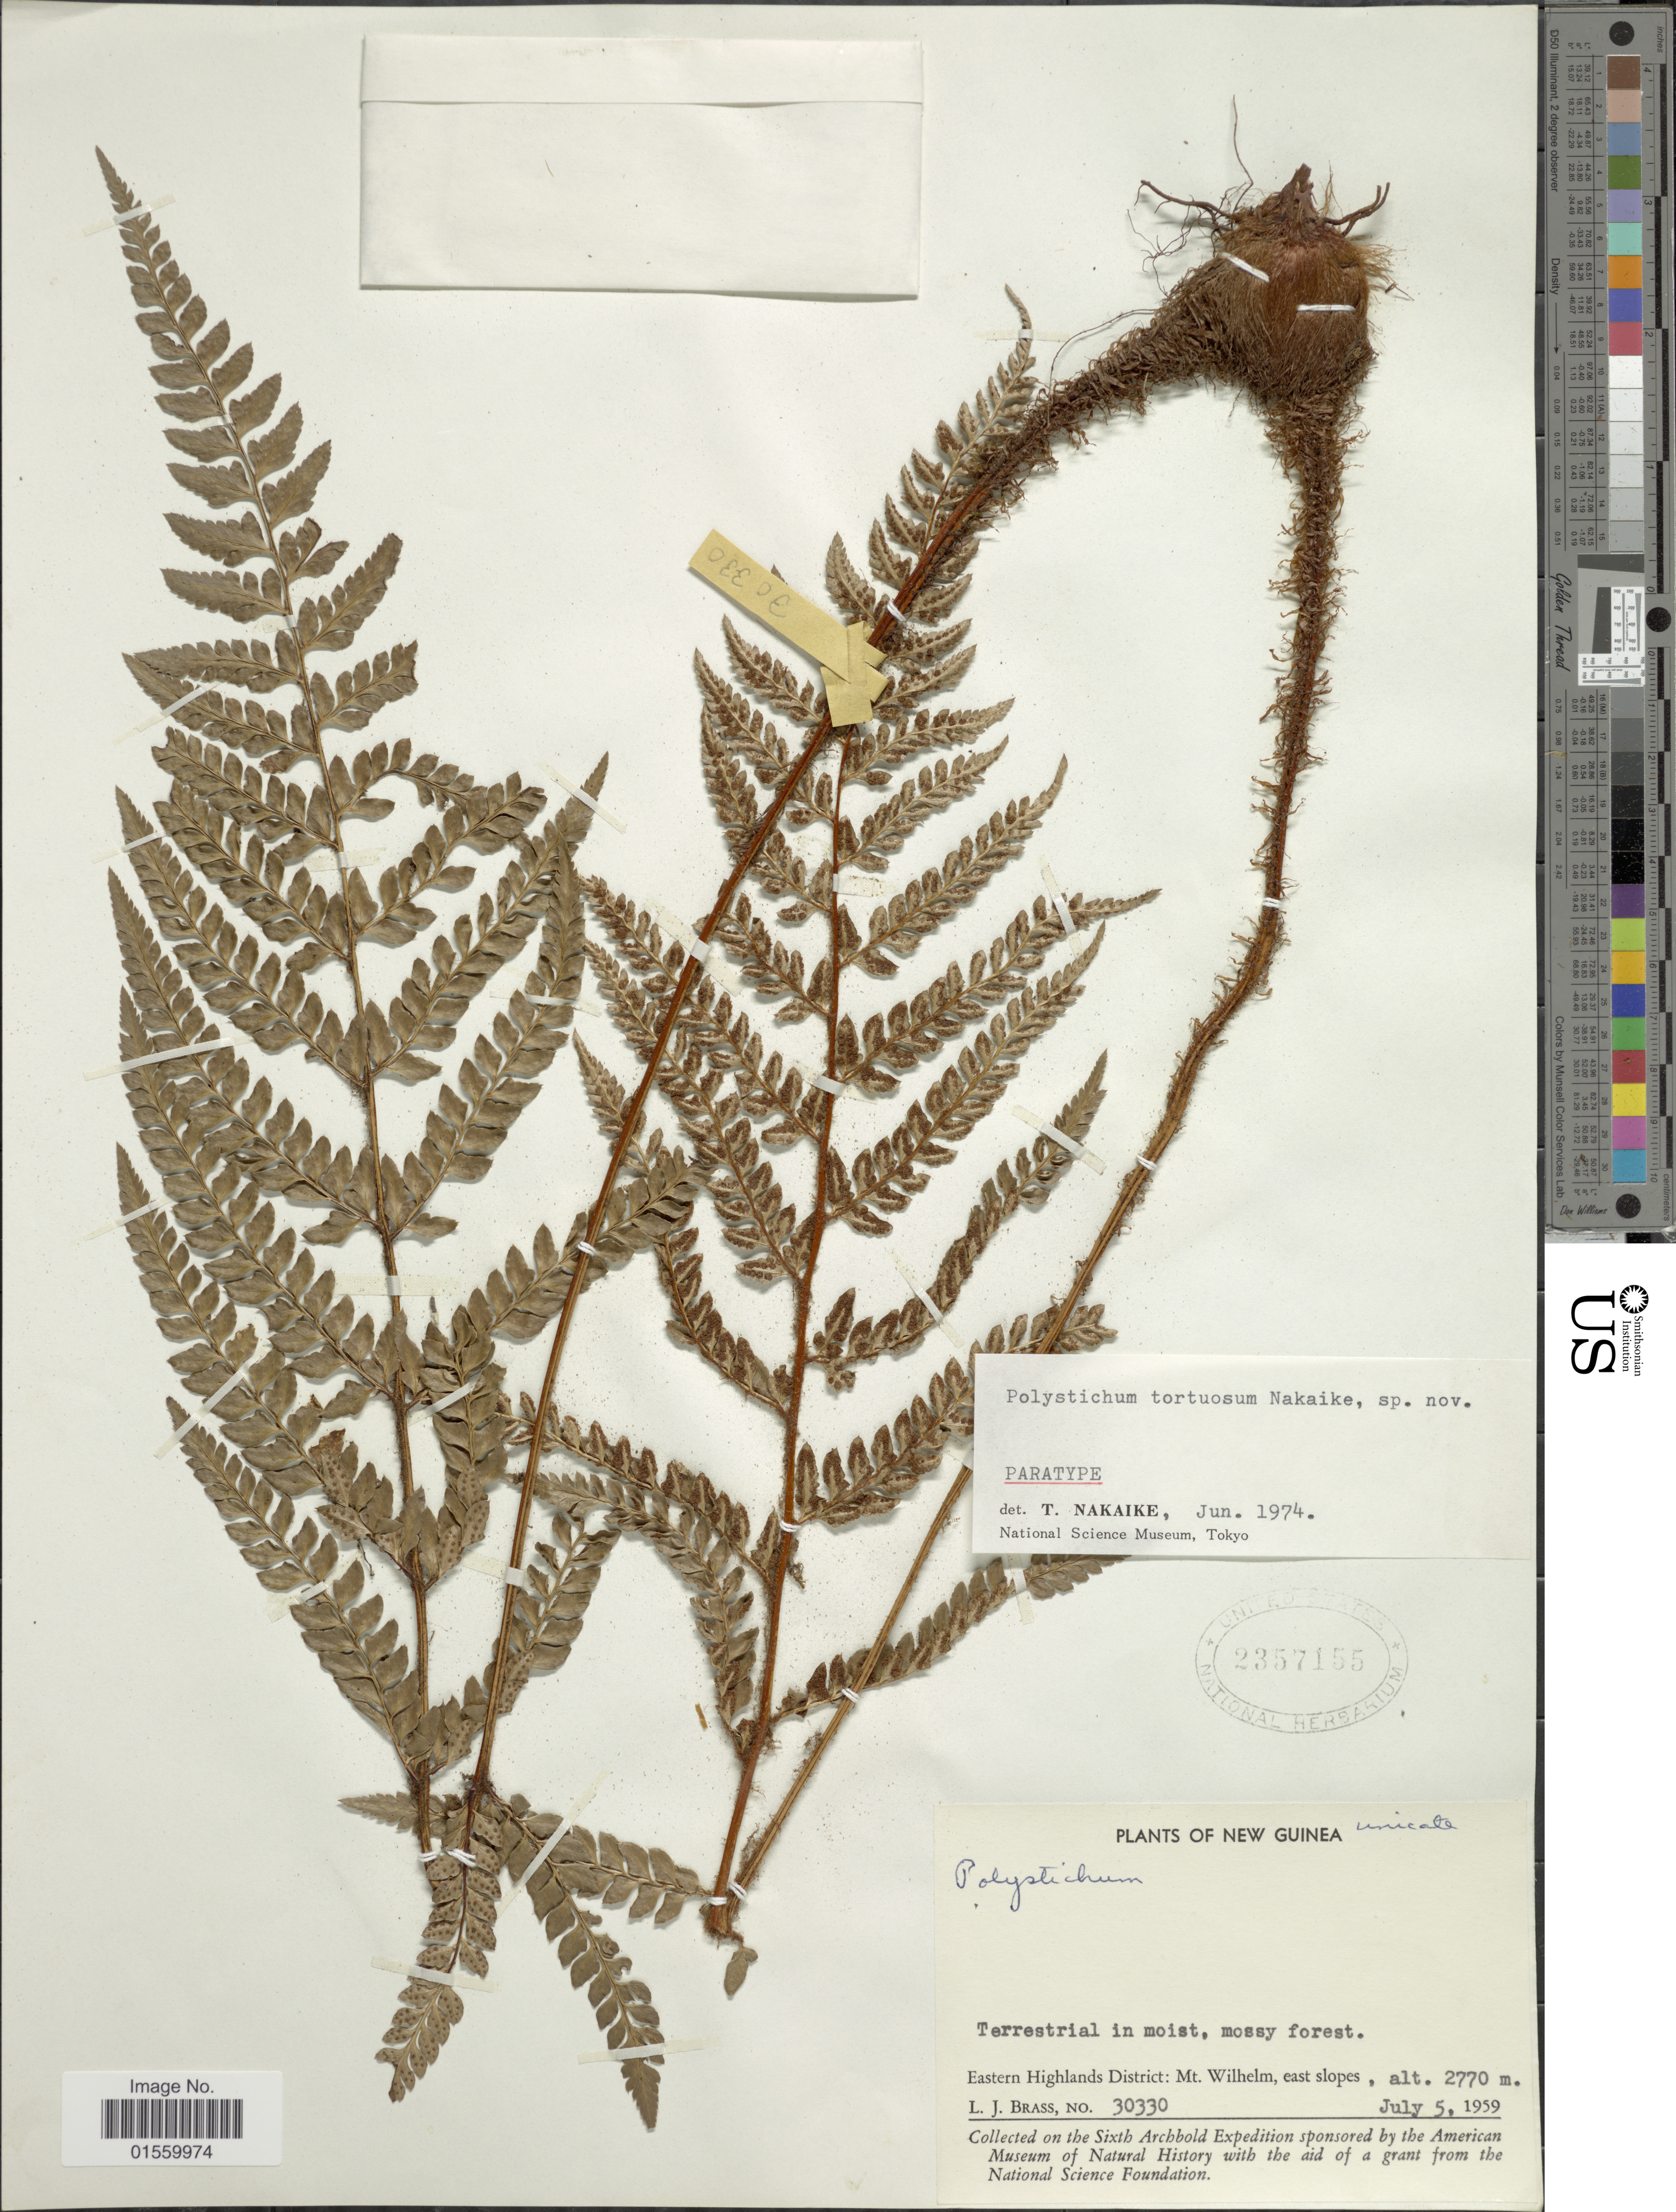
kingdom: Plantae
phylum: Tracheophyta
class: Polypodiopsida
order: Polypodiales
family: Dryopteridaceae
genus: Polystichum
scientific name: Polystichum tortuosum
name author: Nakaike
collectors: L. J. Brass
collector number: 30330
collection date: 1959-07-05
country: Papua New Guinea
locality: New Guinea, Eastern Highlands District: Mt. Wilhelm, east slopes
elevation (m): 2770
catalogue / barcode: US 2357155